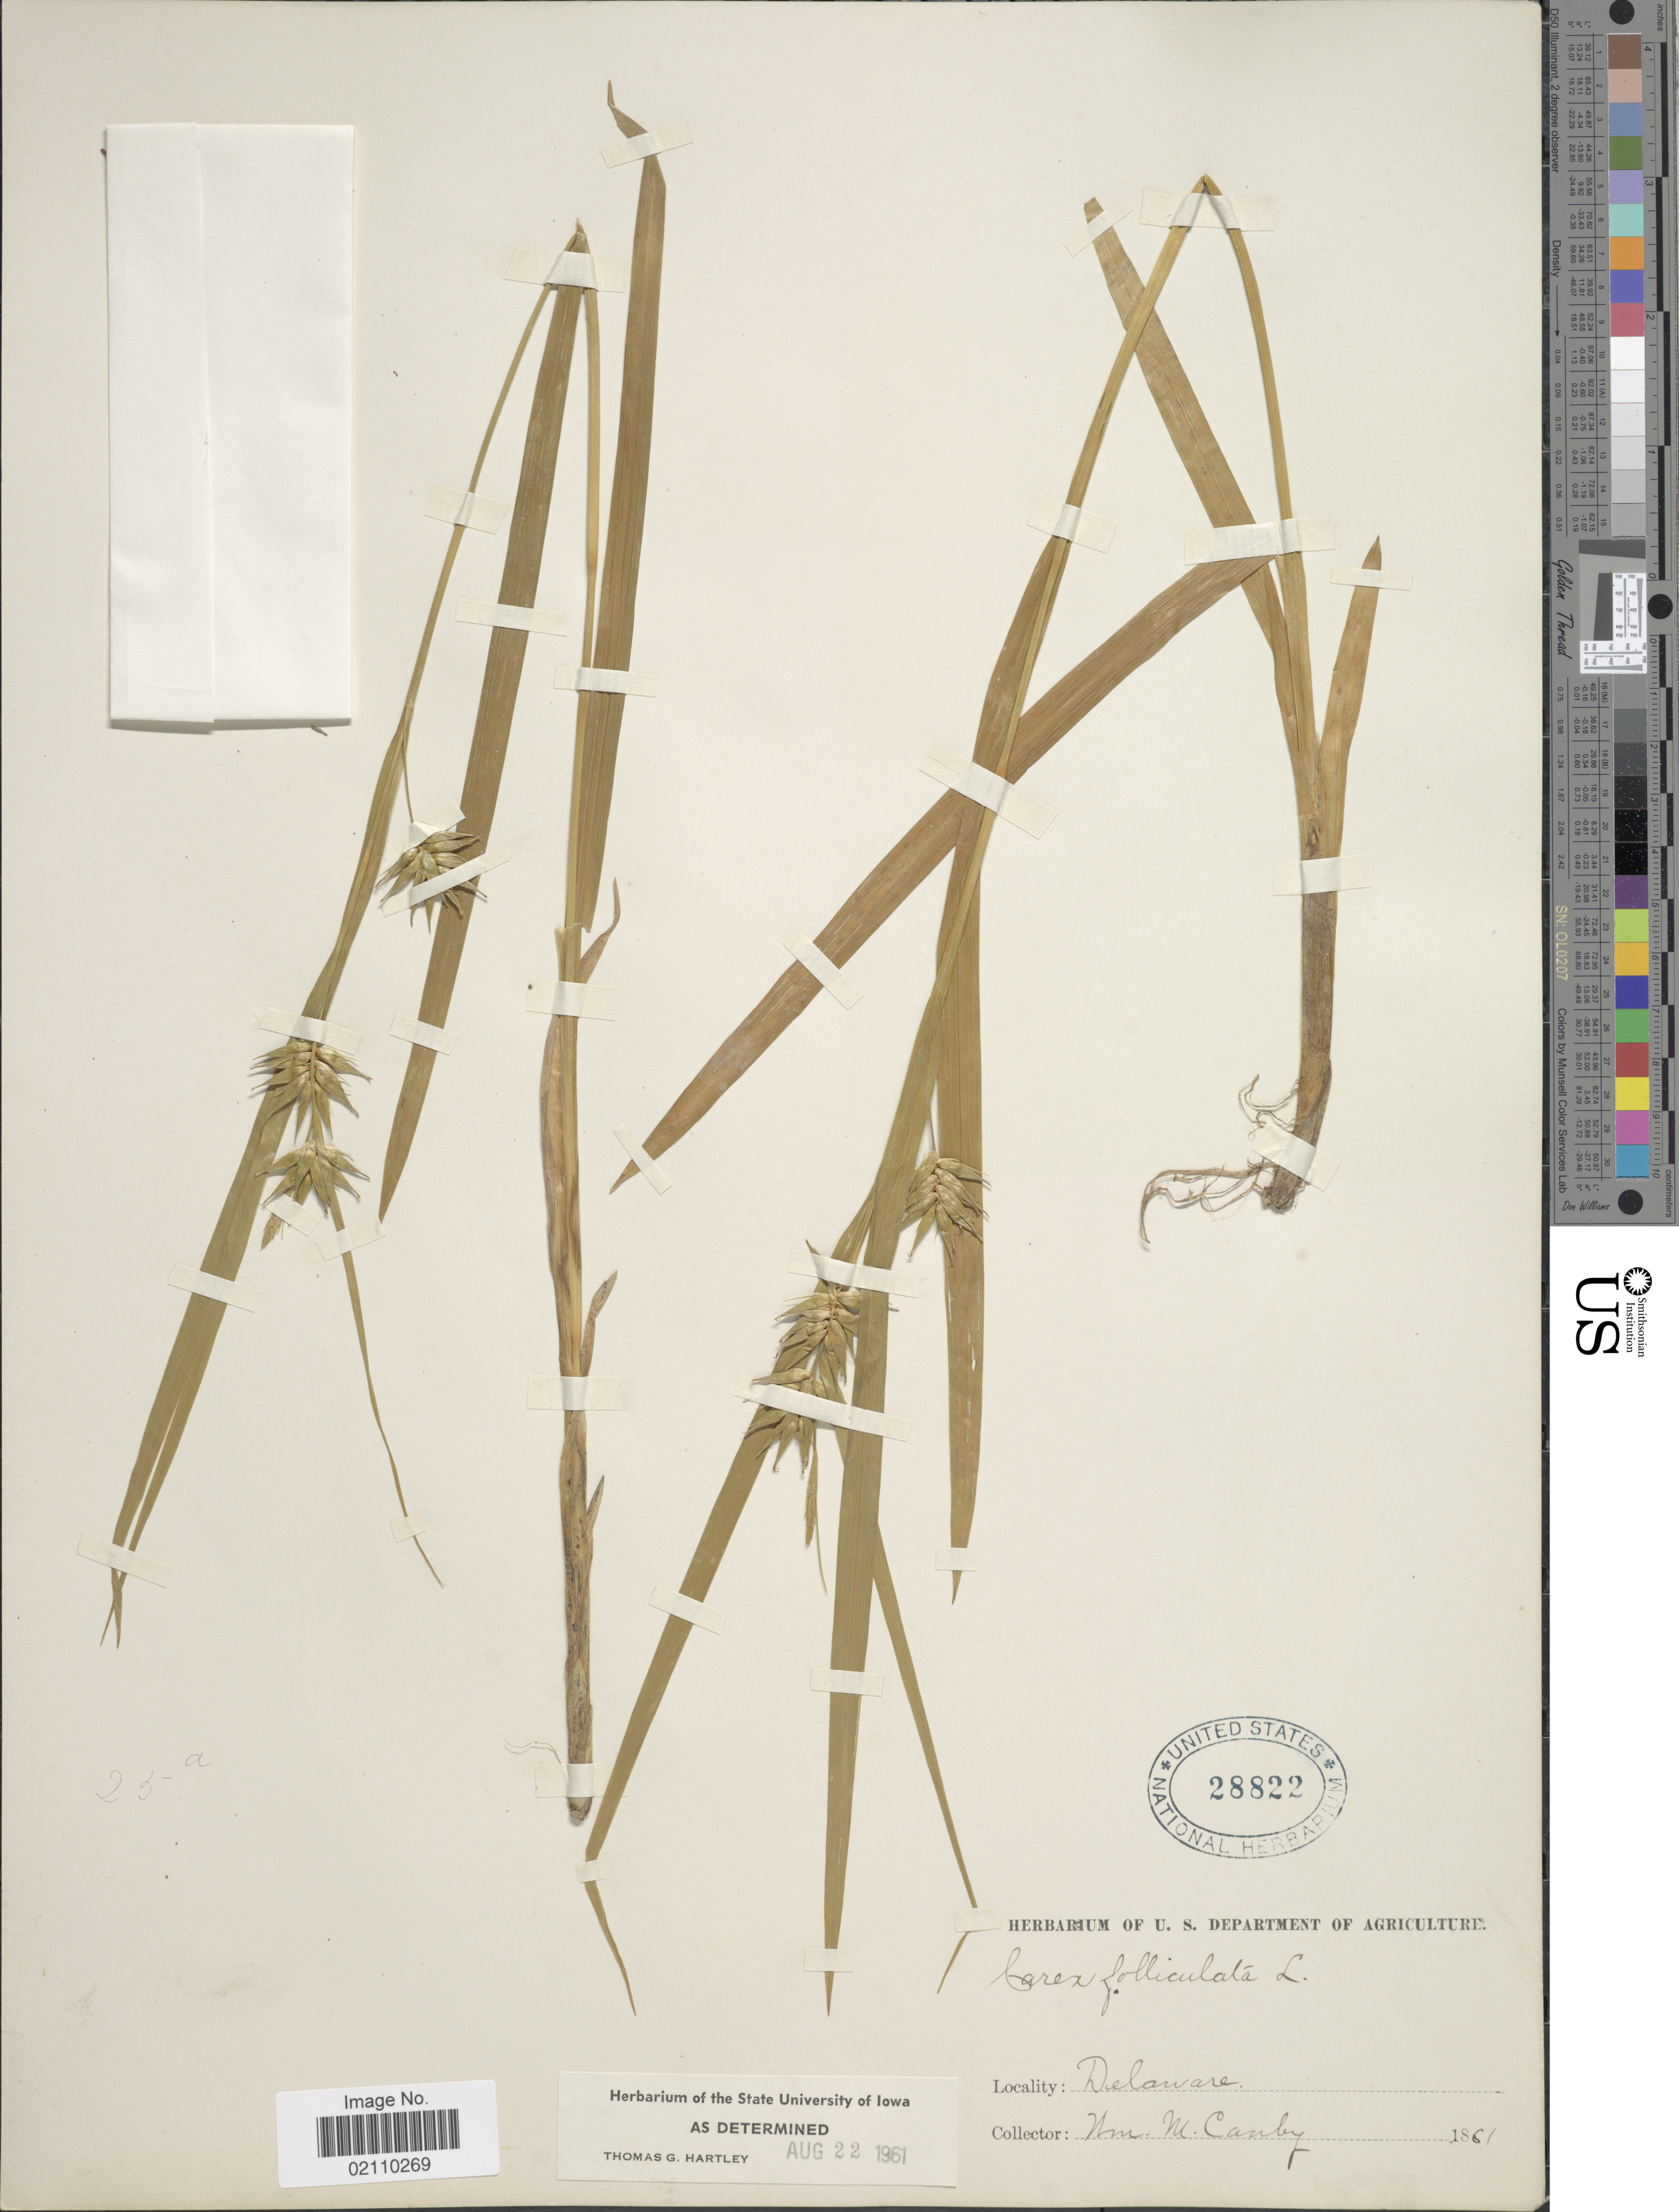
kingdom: Plantae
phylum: Tracheophyta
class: Liliopsida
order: Poales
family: Cyperaceae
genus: Carex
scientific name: Carex folliculata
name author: L.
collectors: W. M. Canby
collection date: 1861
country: United States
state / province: Delaware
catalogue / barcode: US 28822